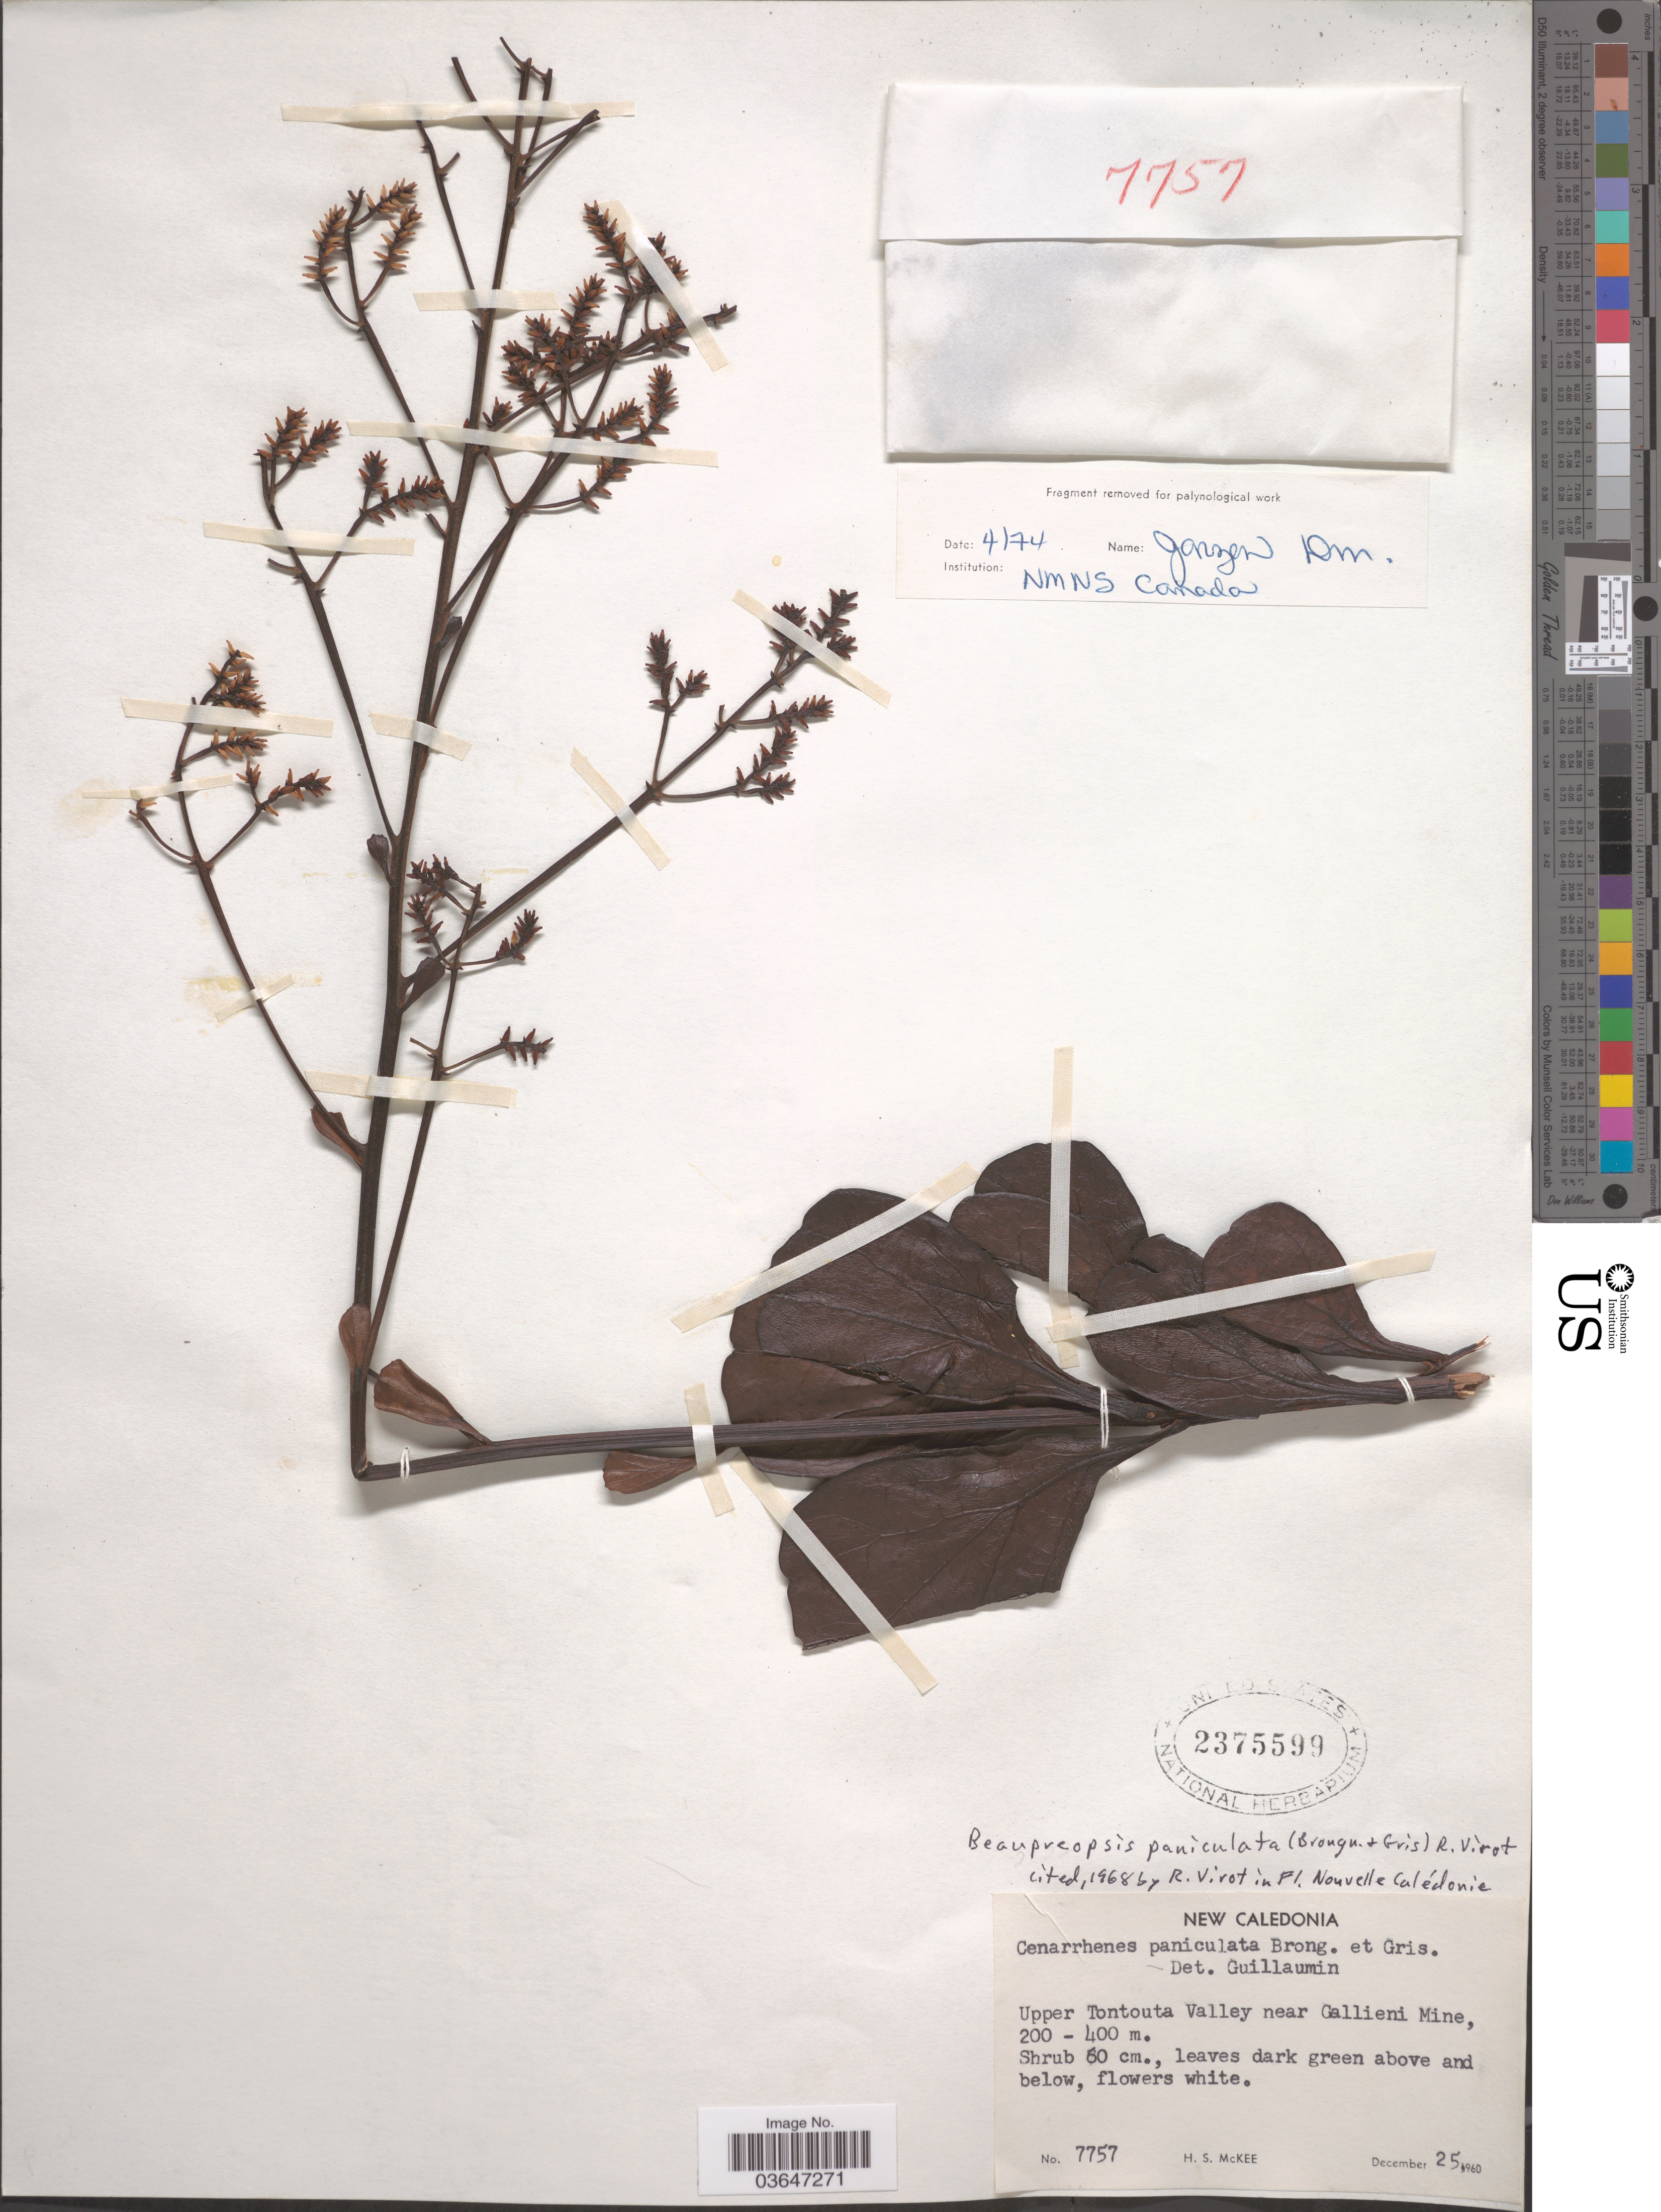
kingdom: Plantae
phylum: Tracheophyta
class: Magnoliopsida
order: Proteales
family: Proteaceae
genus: Beaupreopsis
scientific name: Beaupreopsis paniculata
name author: (Brongn. & Gris) R. Virot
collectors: H. S. McKee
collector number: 7757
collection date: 1960-12-25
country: New Caledonia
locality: Upper Tontouta Valley near Gallieni Mine.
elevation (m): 200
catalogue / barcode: US 2375599